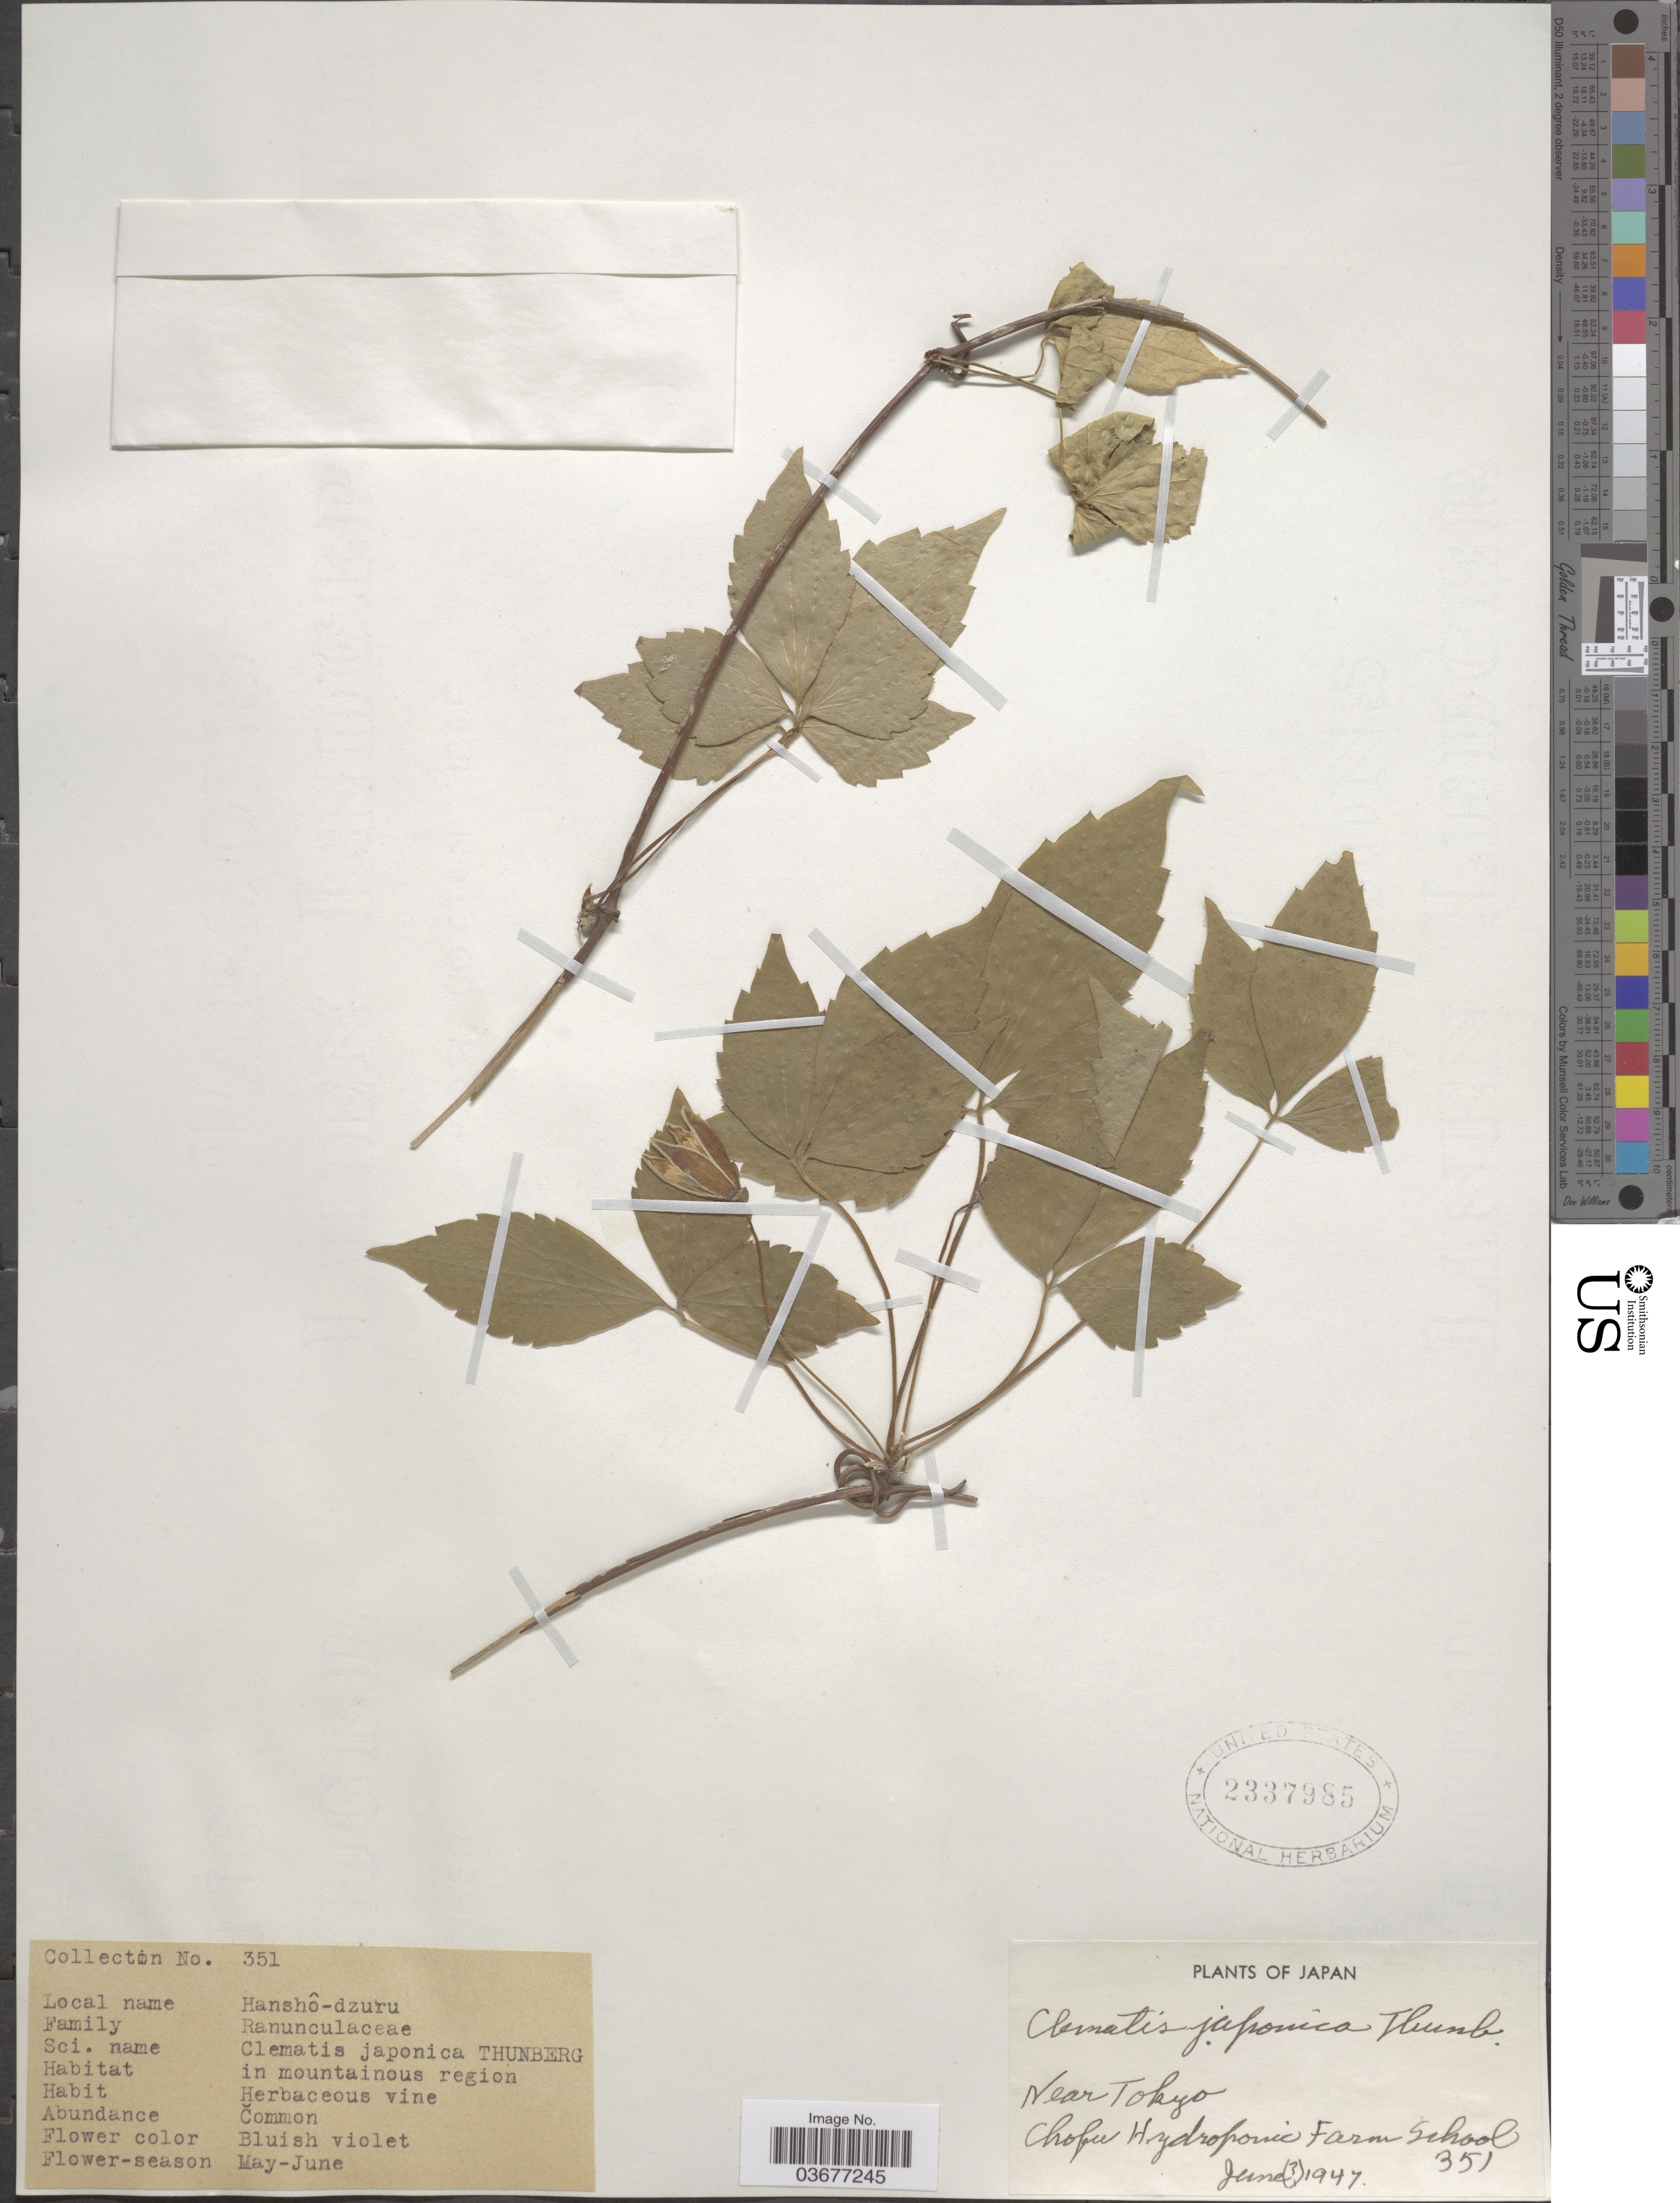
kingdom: Plantae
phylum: Tracheophyta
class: Magnoliopsida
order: Ranunculales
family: Ranunculaceae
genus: Clematis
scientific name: Clematis japonica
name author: Thunb.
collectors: Chofu Hydrofonic Farm School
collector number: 351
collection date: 1947-06-03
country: Japan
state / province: Tokyo, Federal City of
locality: Near Tokyo.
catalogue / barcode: US 2337985